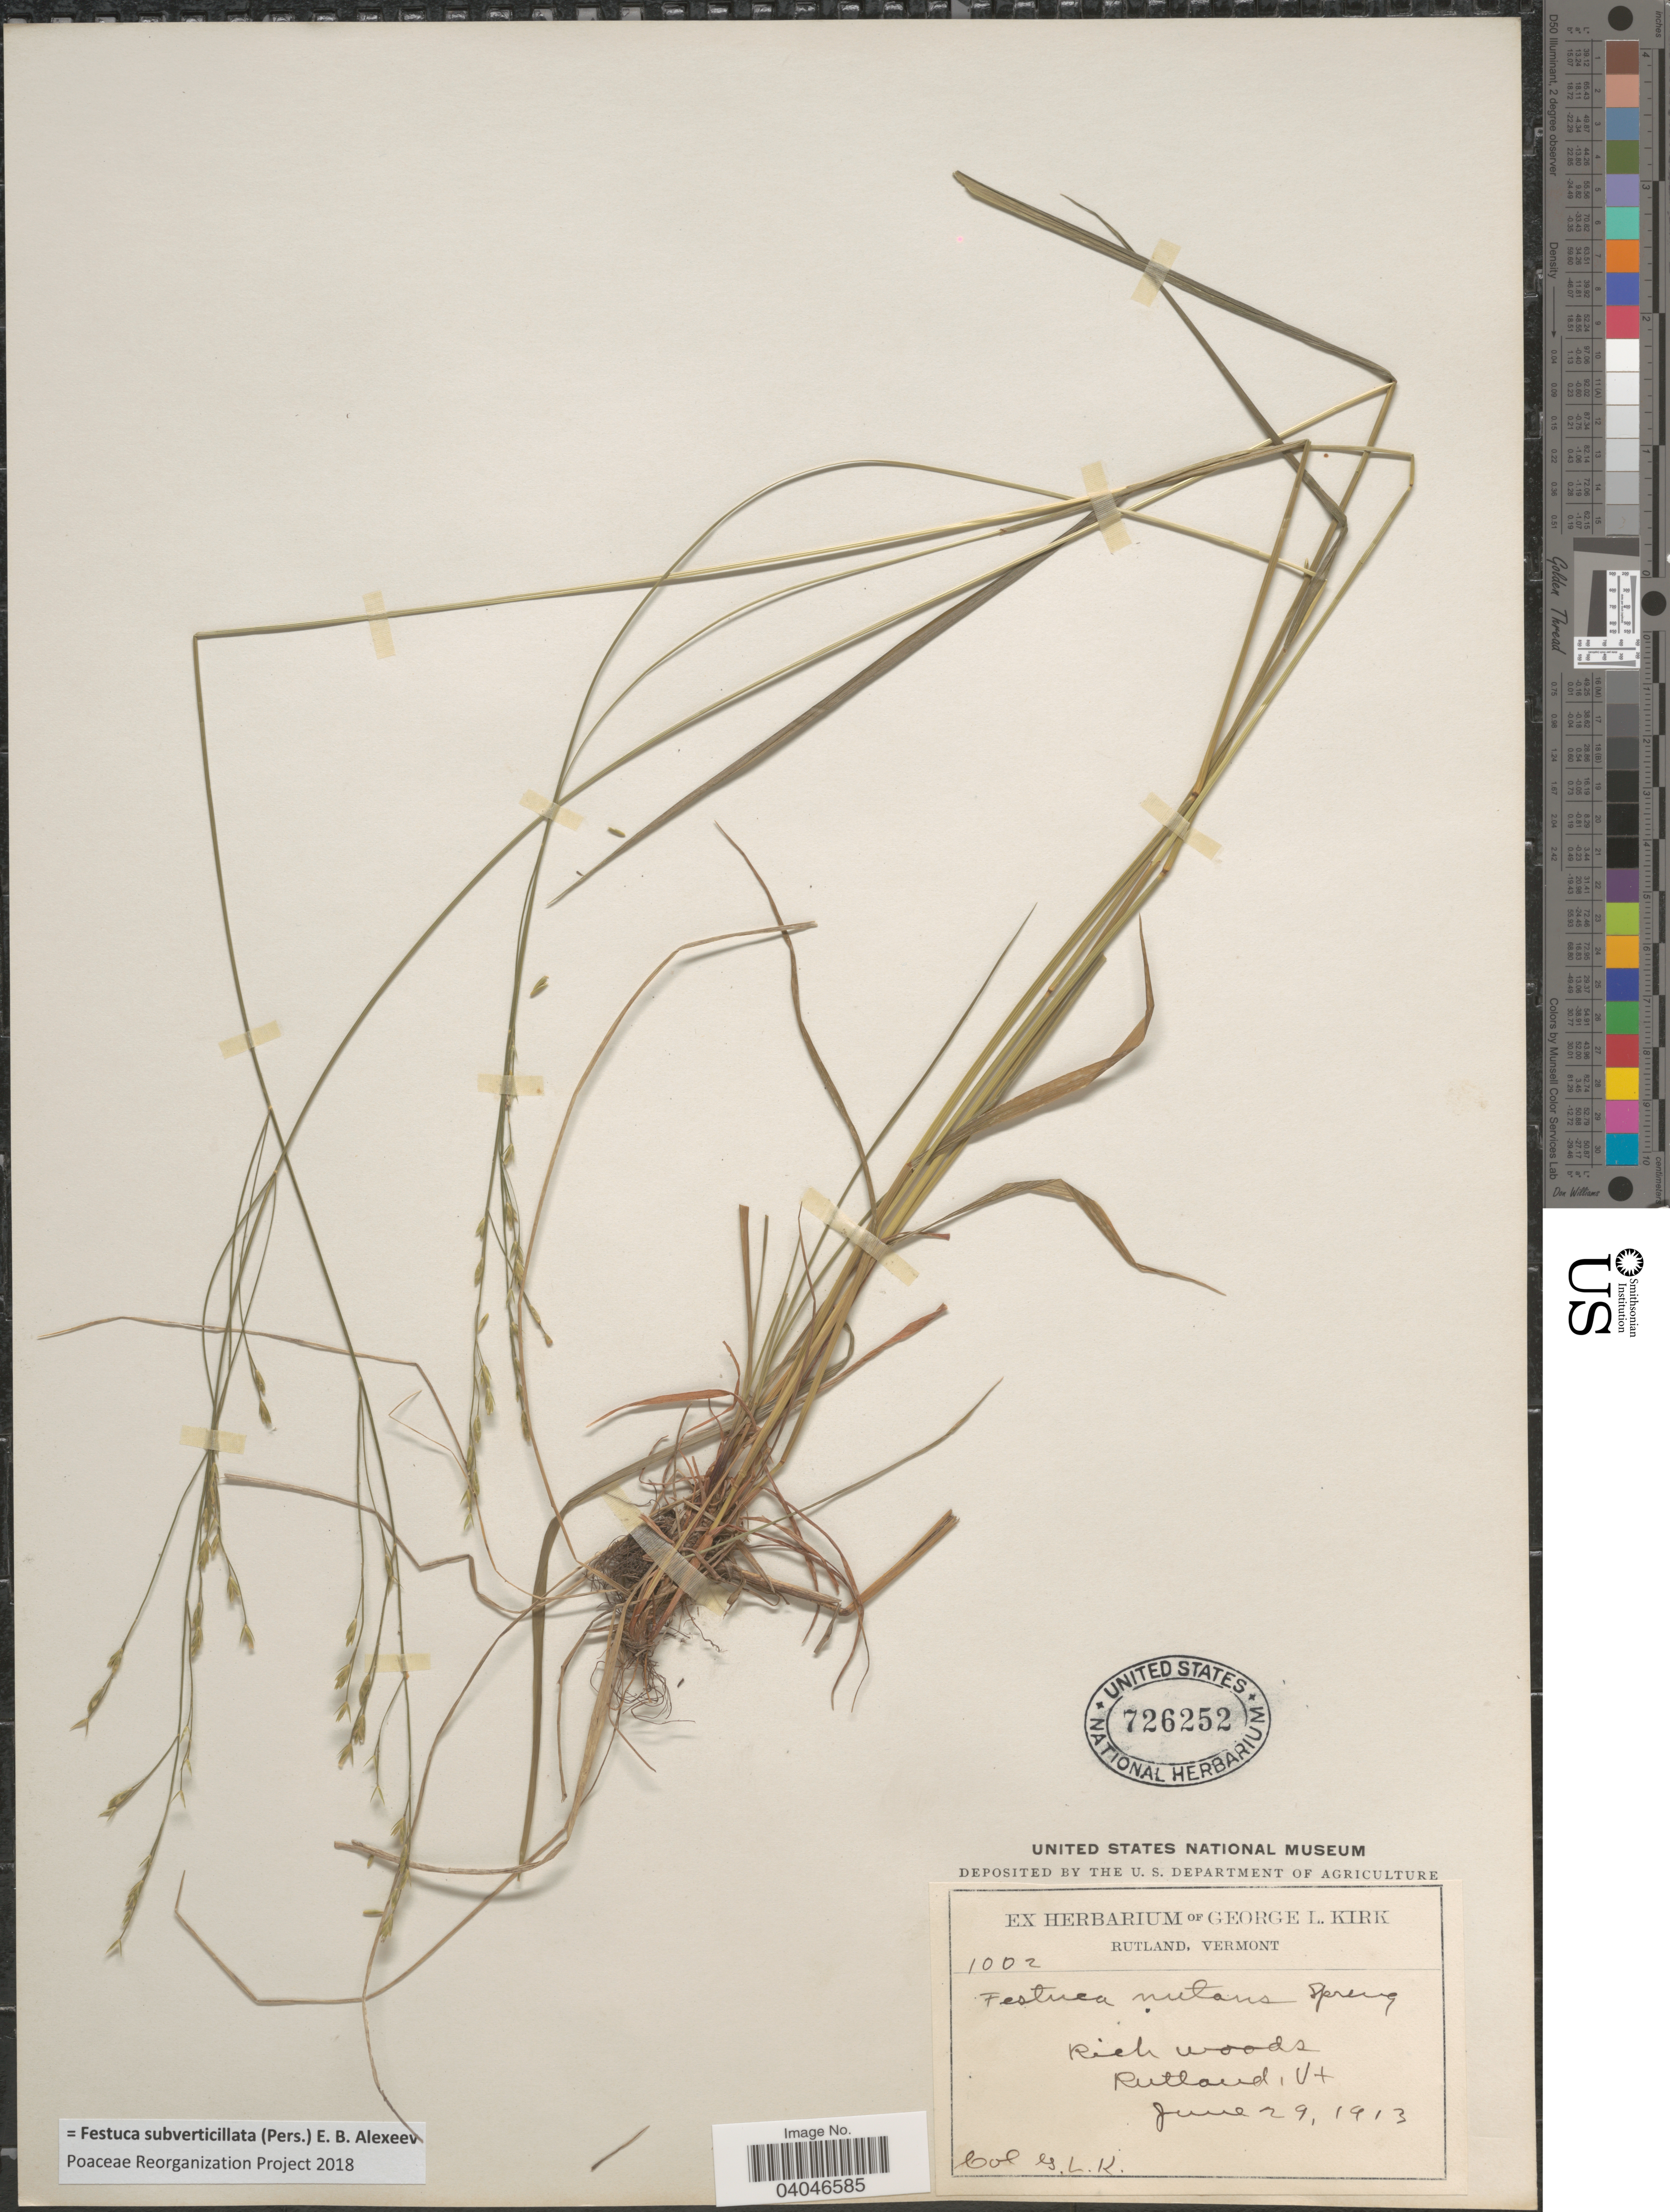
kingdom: Plantae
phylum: Tracheophyta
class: Liliopsida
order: Poales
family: Poaceae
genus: Festuca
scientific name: Festuca subverticillata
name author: (Pers.) E.B. Alexeev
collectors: G. Kirk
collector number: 1002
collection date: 1913-06-29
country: United States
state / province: Vermont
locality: Rich woods, Rutland.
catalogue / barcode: US 726252